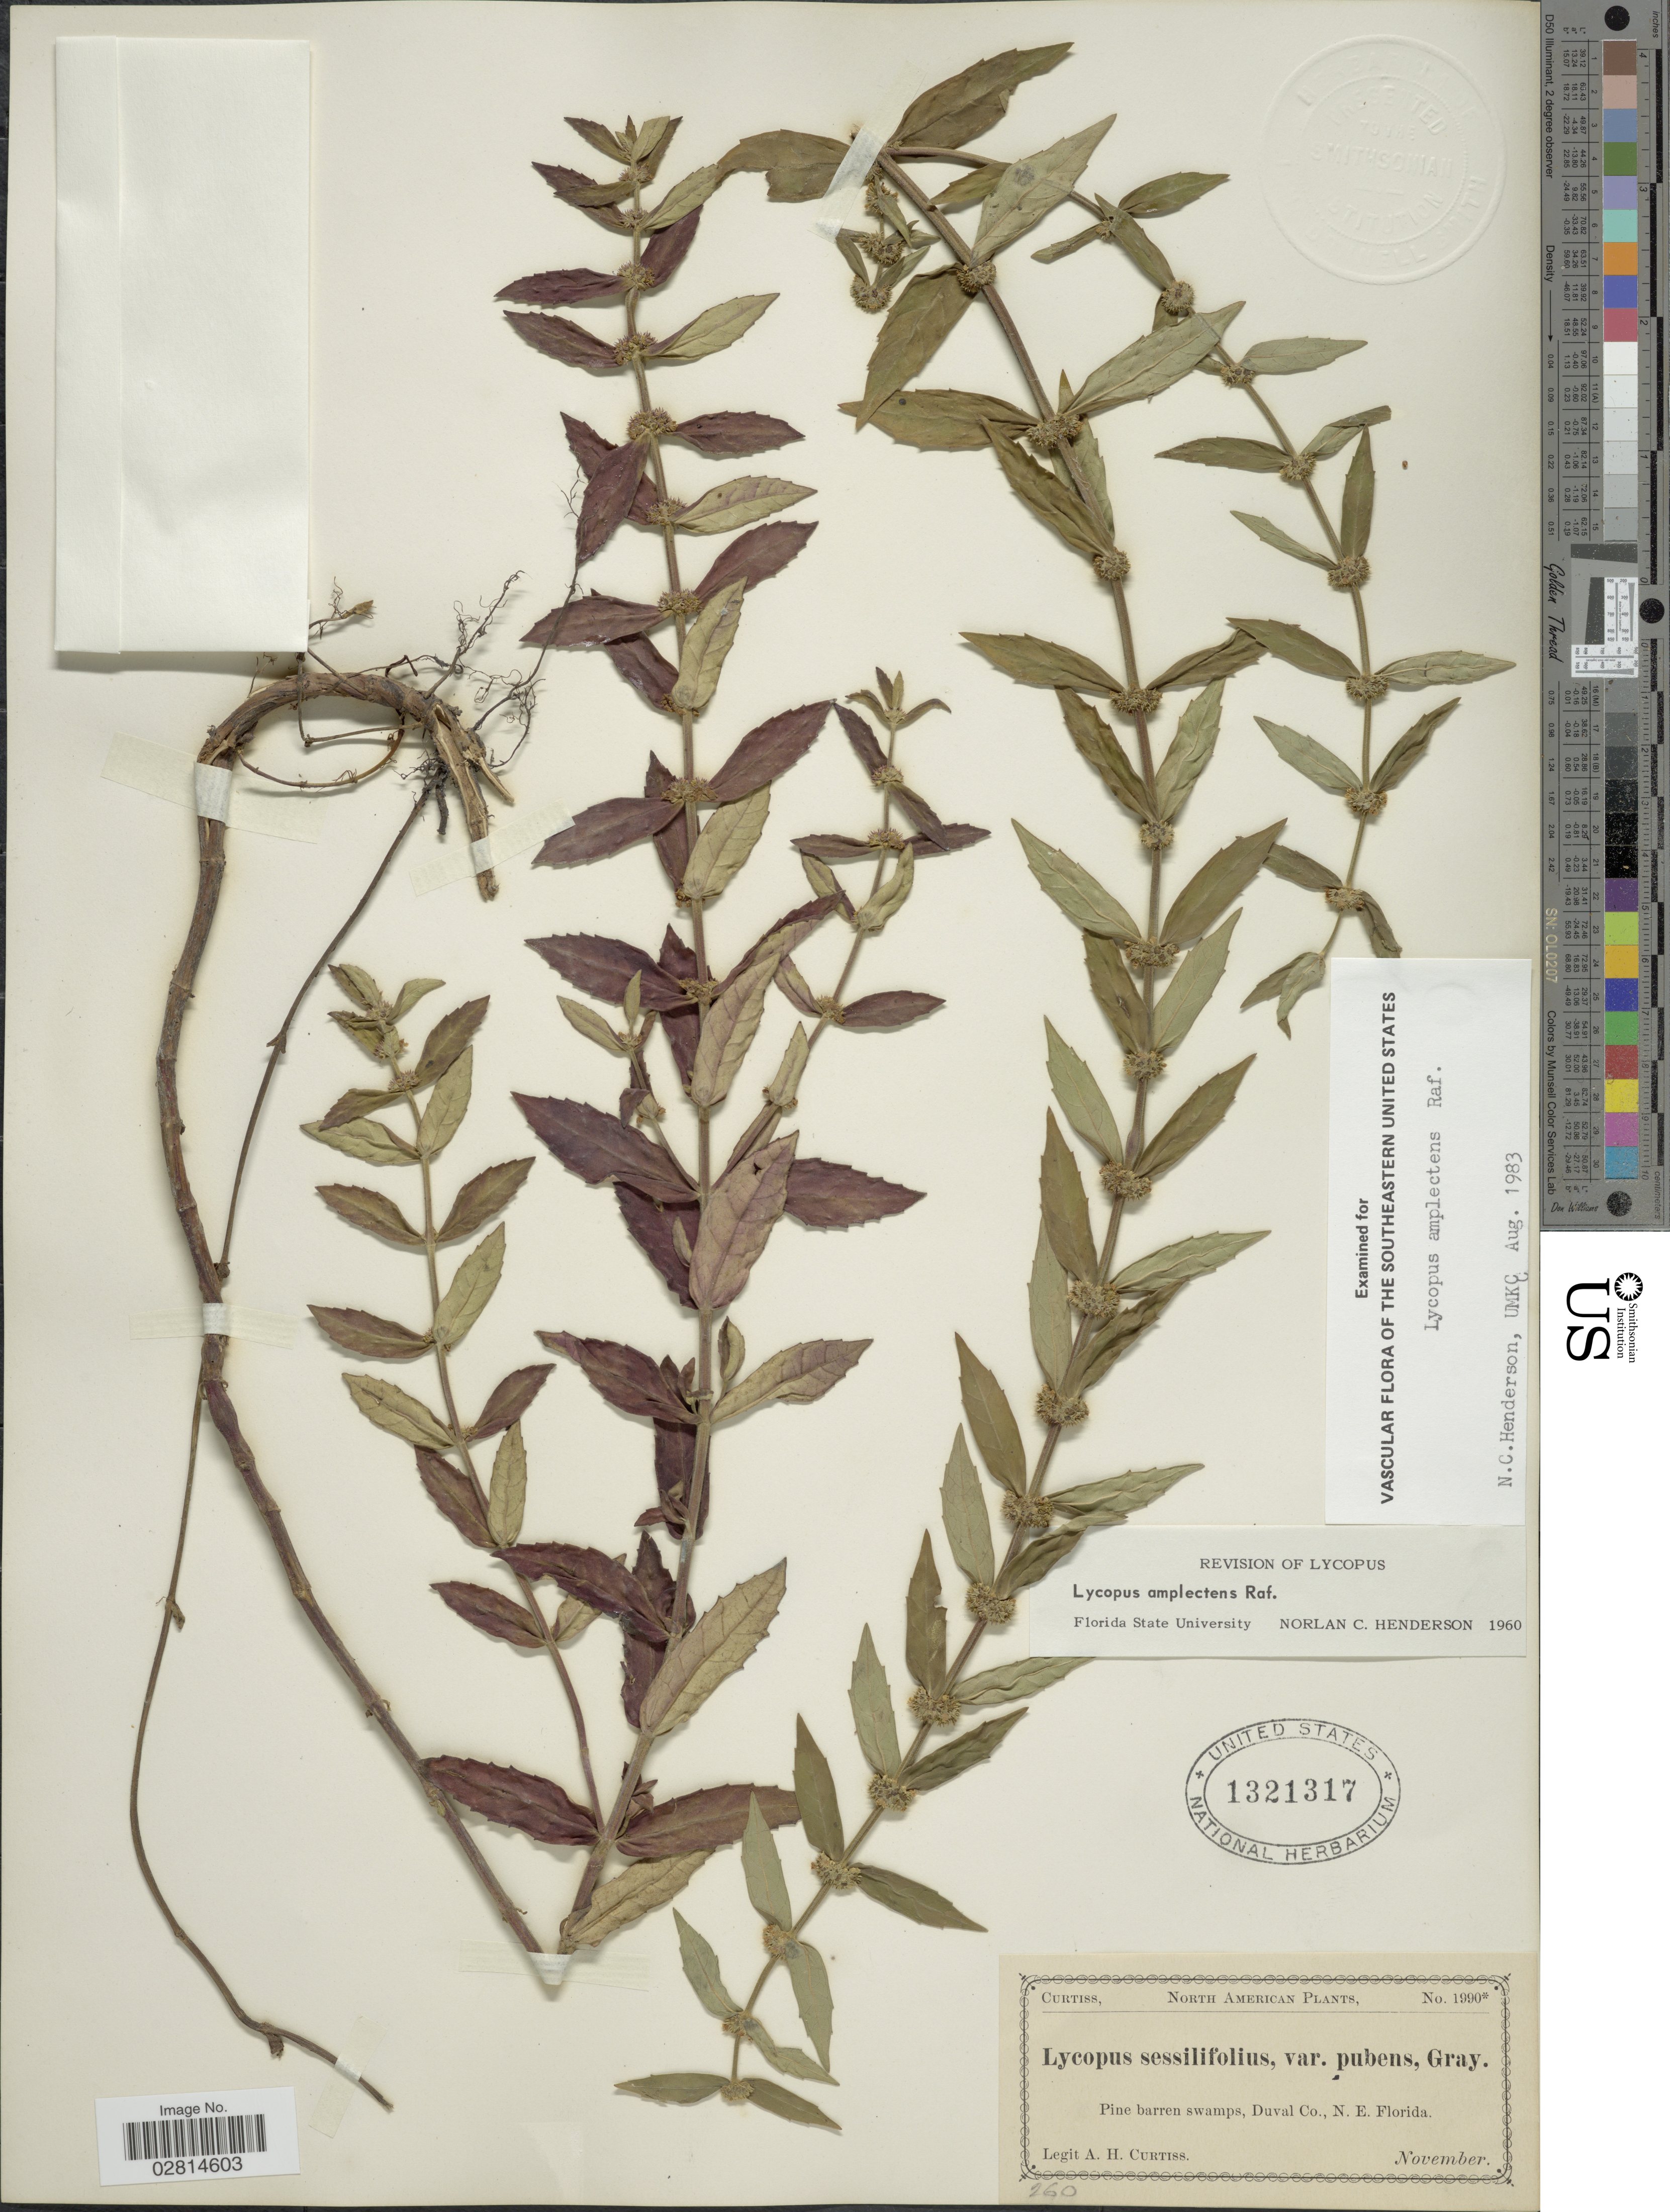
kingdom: Plantae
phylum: Tracheophyta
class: Magnoliopsida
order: Lamiales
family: Lamiaceae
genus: Lycopus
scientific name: Lycopus amplectens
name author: Raf.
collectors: A. H. Curtiss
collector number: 1990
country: United States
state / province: Florida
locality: Pine barren swamps, Duval Co., N. E. Florida.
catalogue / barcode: US 1321317